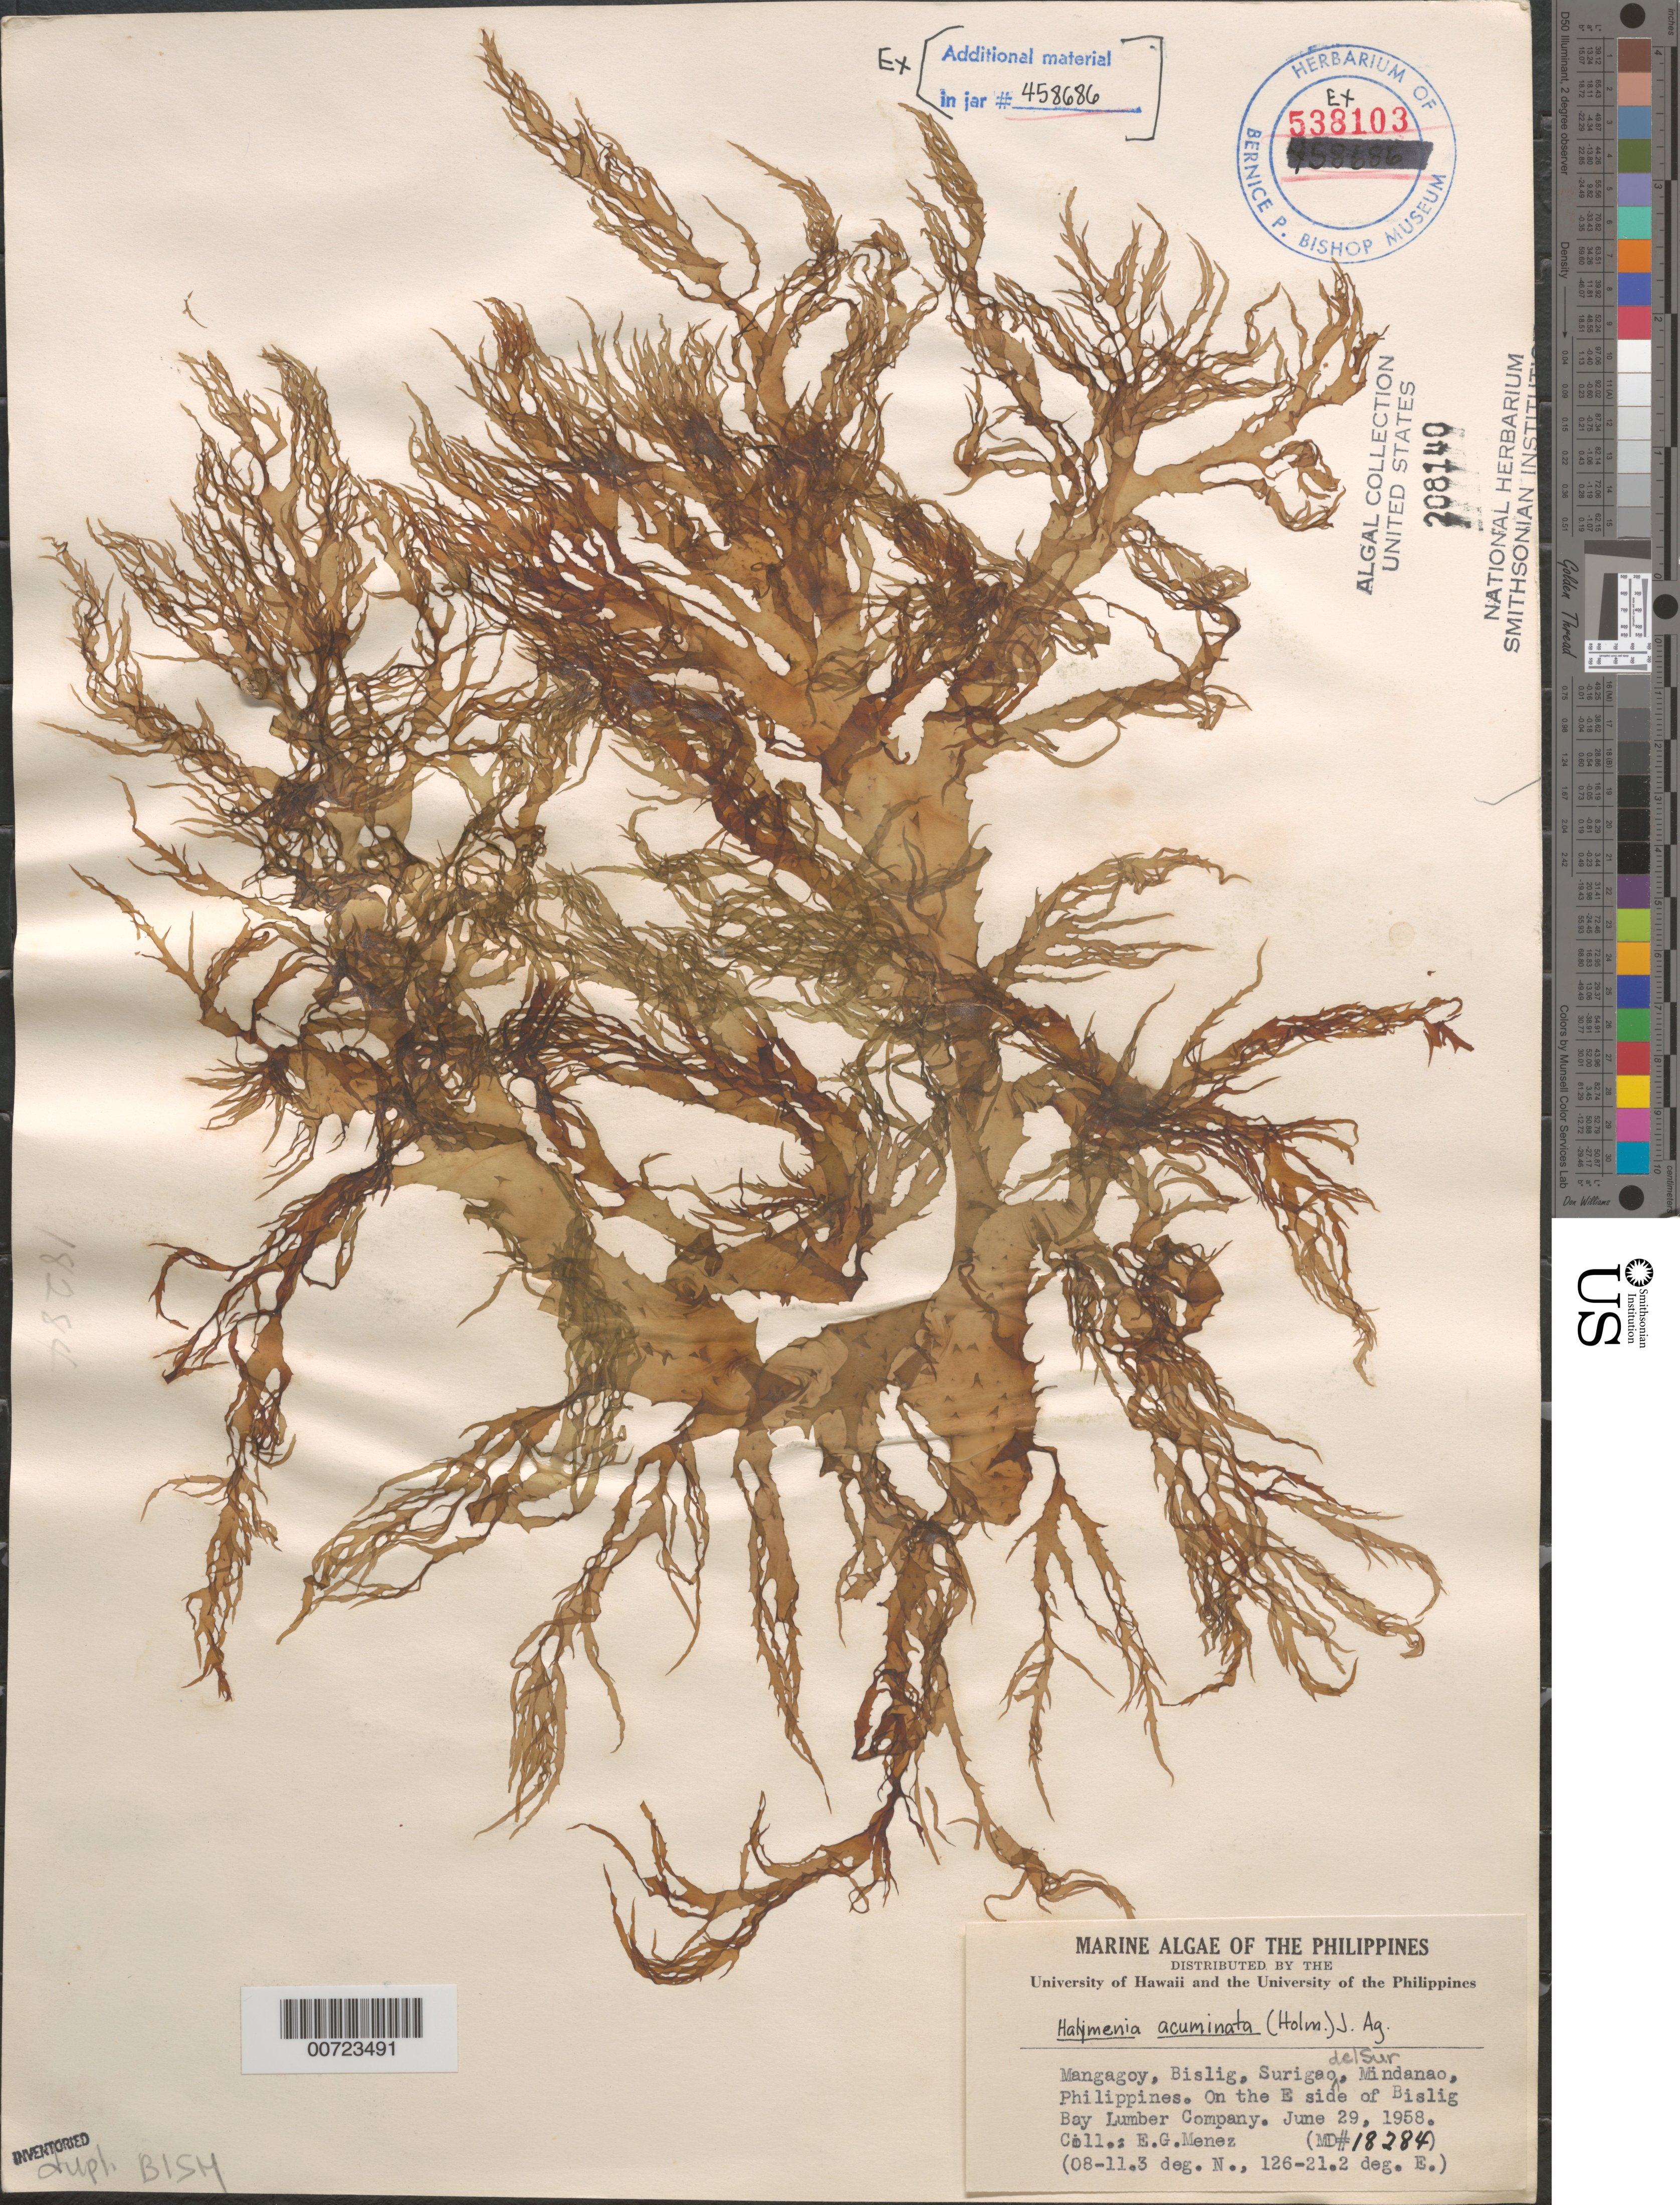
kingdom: Plantae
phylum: Rhodophyta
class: Florideophyceae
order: Halymeniales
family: Halymeniaceae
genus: Grateloupia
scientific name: Grateloupia acuminata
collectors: Meñez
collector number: MSD 18284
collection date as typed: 29 Jun 1958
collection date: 1958-06-29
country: Philippines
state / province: Caraga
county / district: Surigao del Norte / Surigao del Sur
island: Mindanao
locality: Mangagoy, Bislig, east side Bislig Bay Lumber Company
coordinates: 08-11.3 deg. N., 126-21.2 deg. E.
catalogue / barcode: US 208140